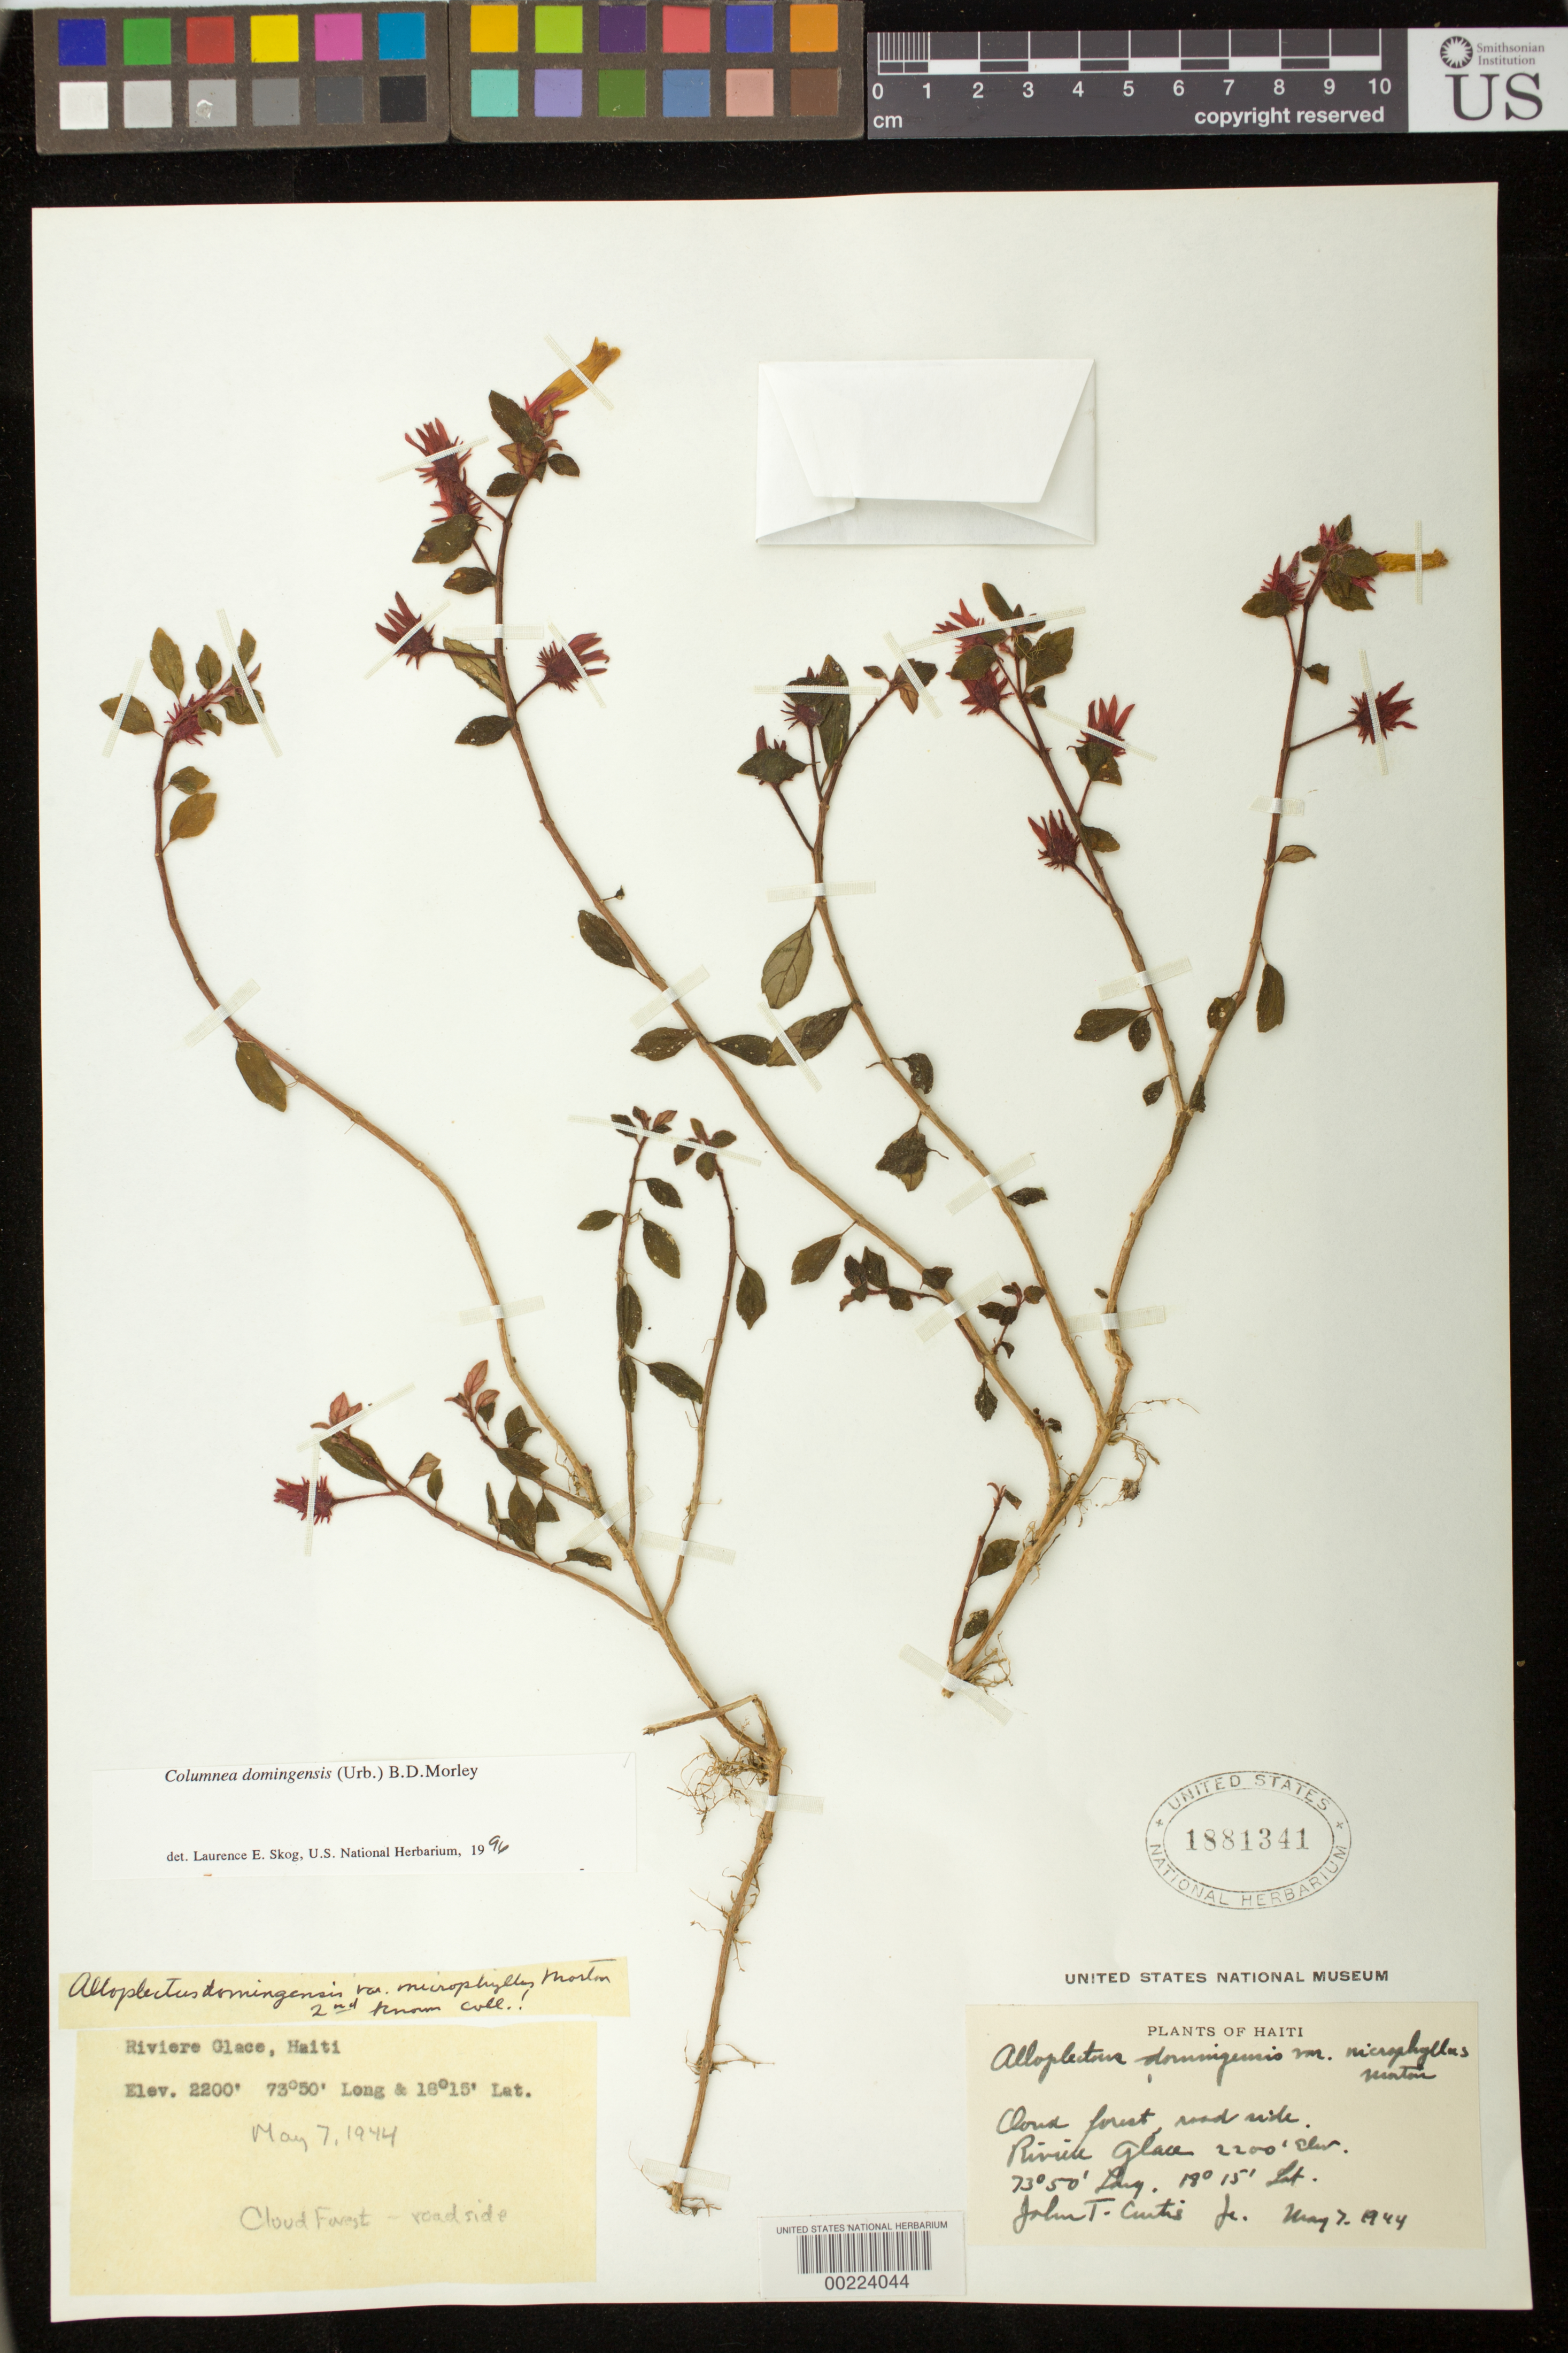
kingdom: Plantae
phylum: Tracheophyta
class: Magnoliopsida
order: Lamiales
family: Gesneriaceae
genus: Columnea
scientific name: Columnea domingensis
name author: (Urb.) B.D. Morley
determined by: Skog, Laurence E.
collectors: J. Curtis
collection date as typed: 07 May 1944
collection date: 1944-05-07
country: Haiti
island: Hispaniola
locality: Riviere Glace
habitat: Cloud forest, roadside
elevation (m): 671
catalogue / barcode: US 1881341